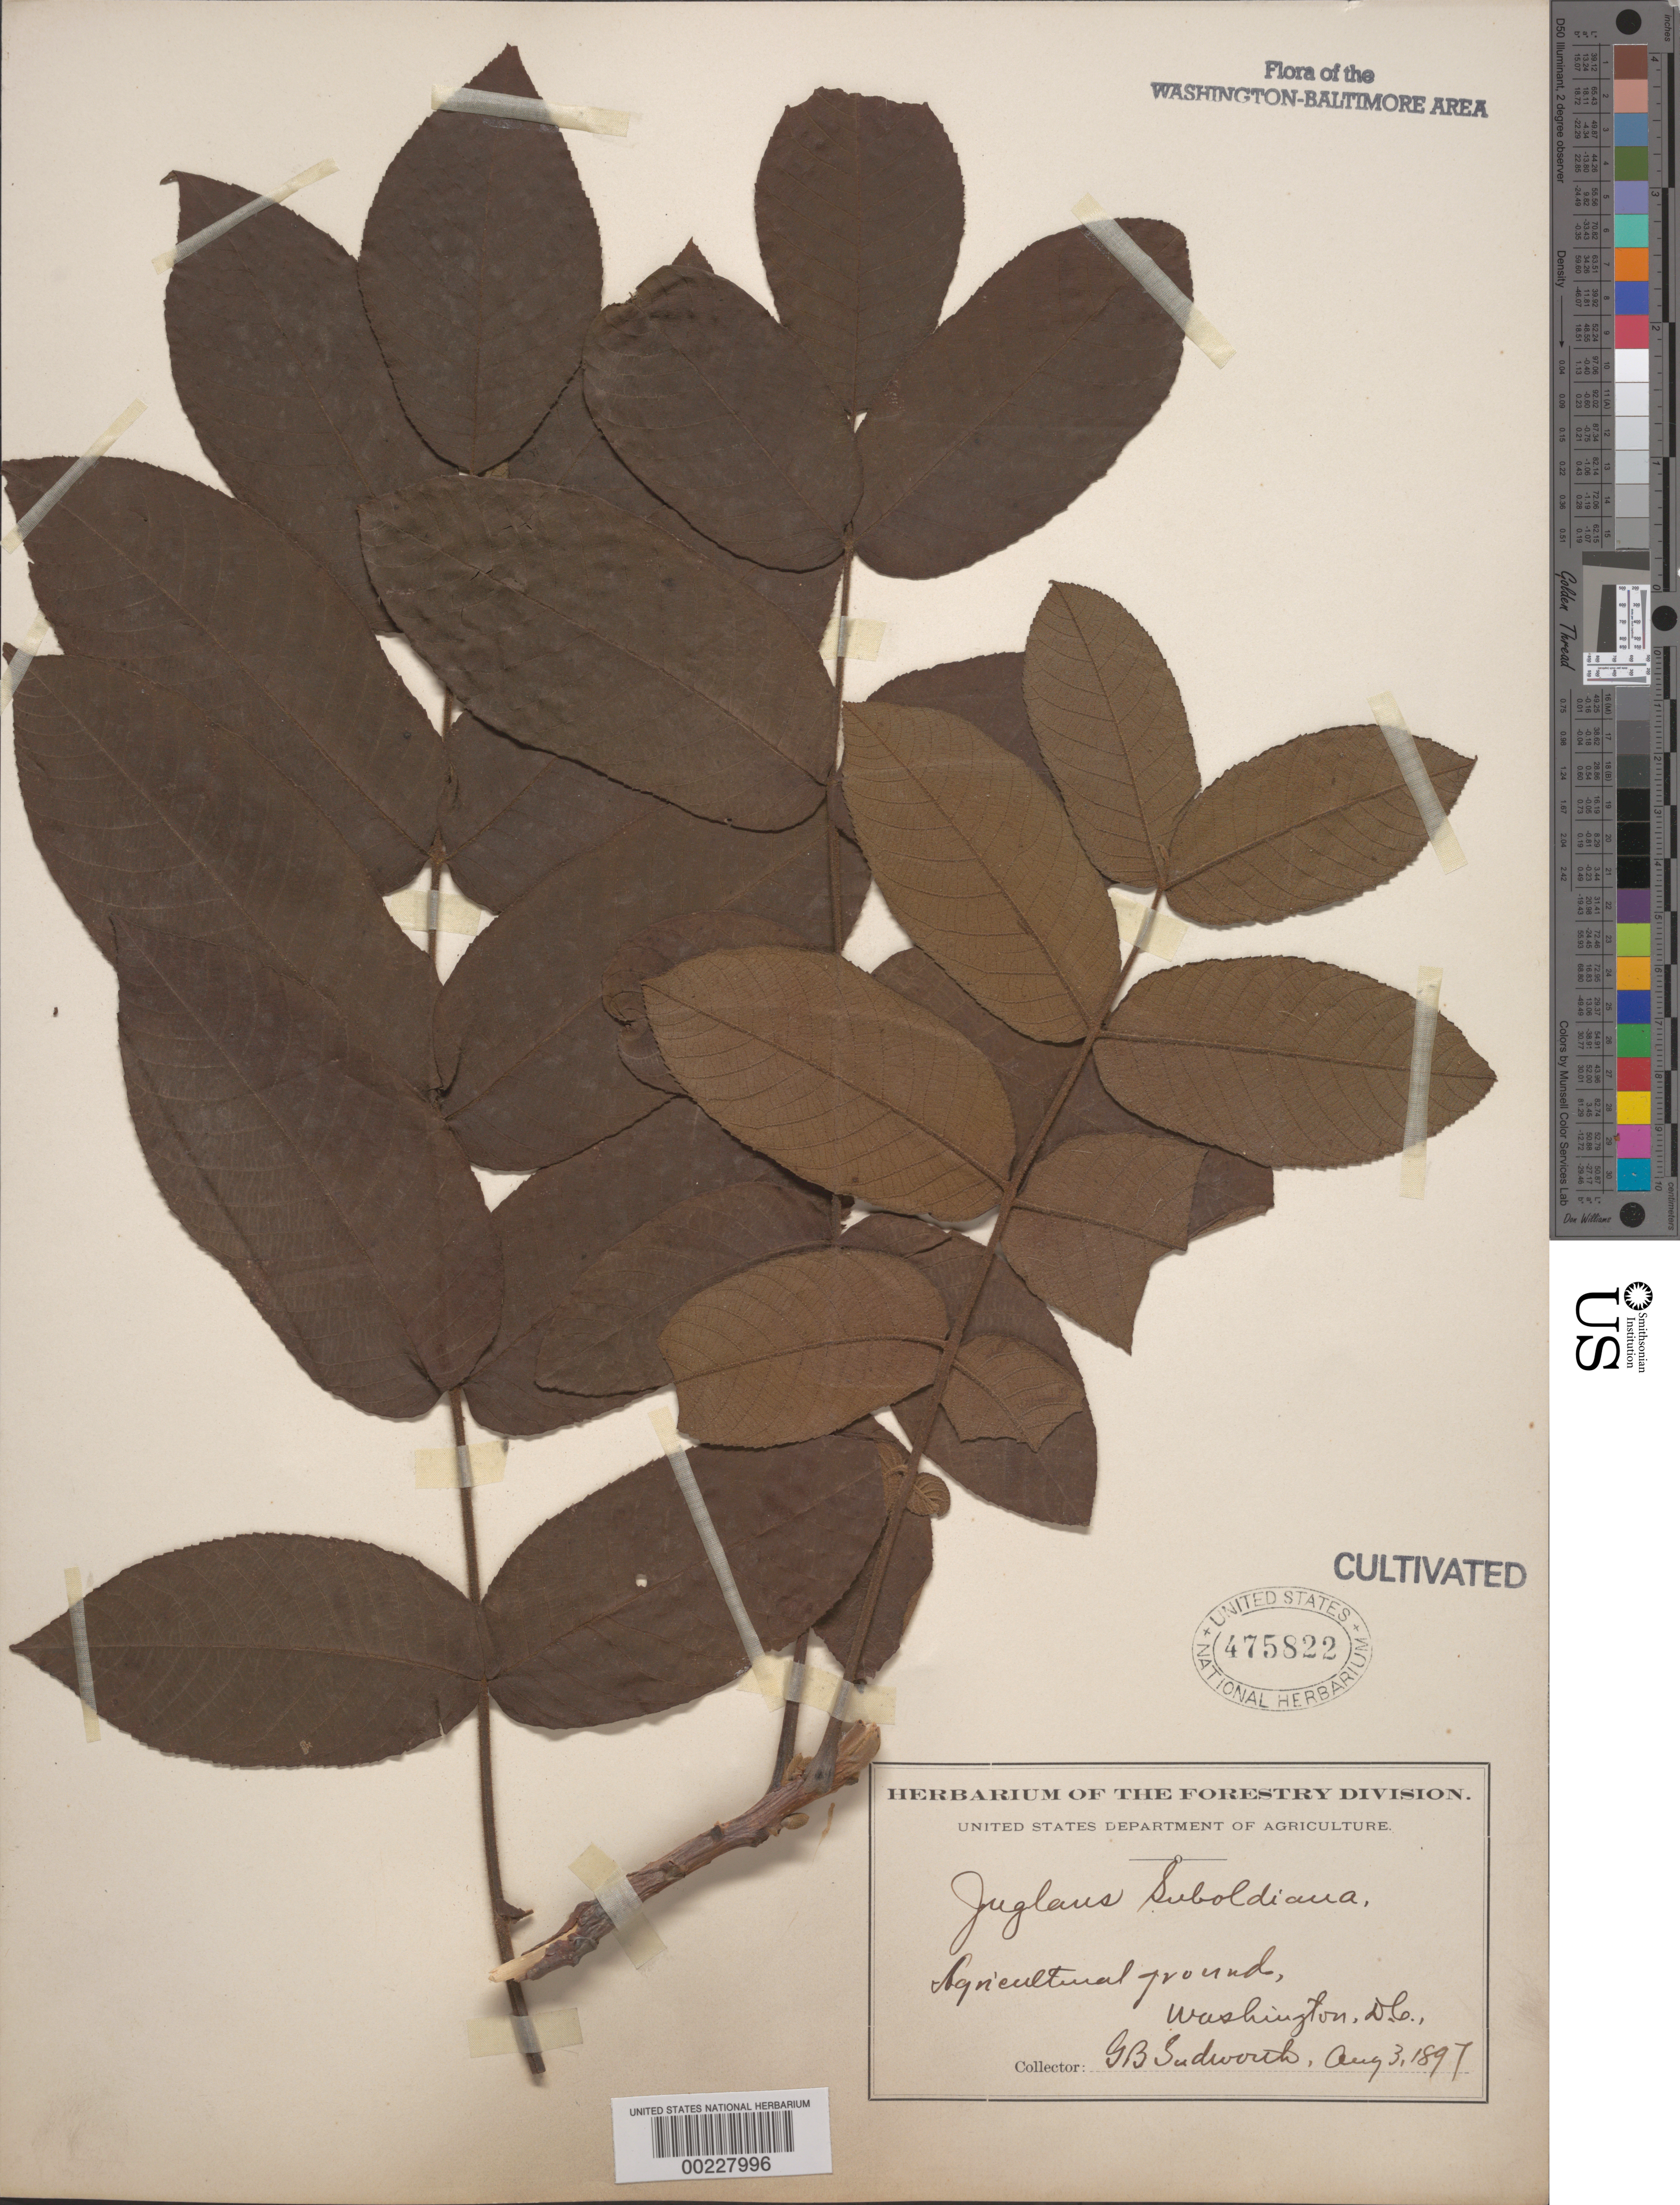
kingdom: Plantae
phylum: Tracheophyta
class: Magnoliopsida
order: Fagales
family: Juglandaceae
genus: Juglans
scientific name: Juglans sieboldiana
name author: Maxim.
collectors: G. B. Sudworth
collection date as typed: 03 Aug 1897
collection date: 1897-08-03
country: United States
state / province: District of Columbia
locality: Agricultural grounds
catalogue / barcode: US 475822